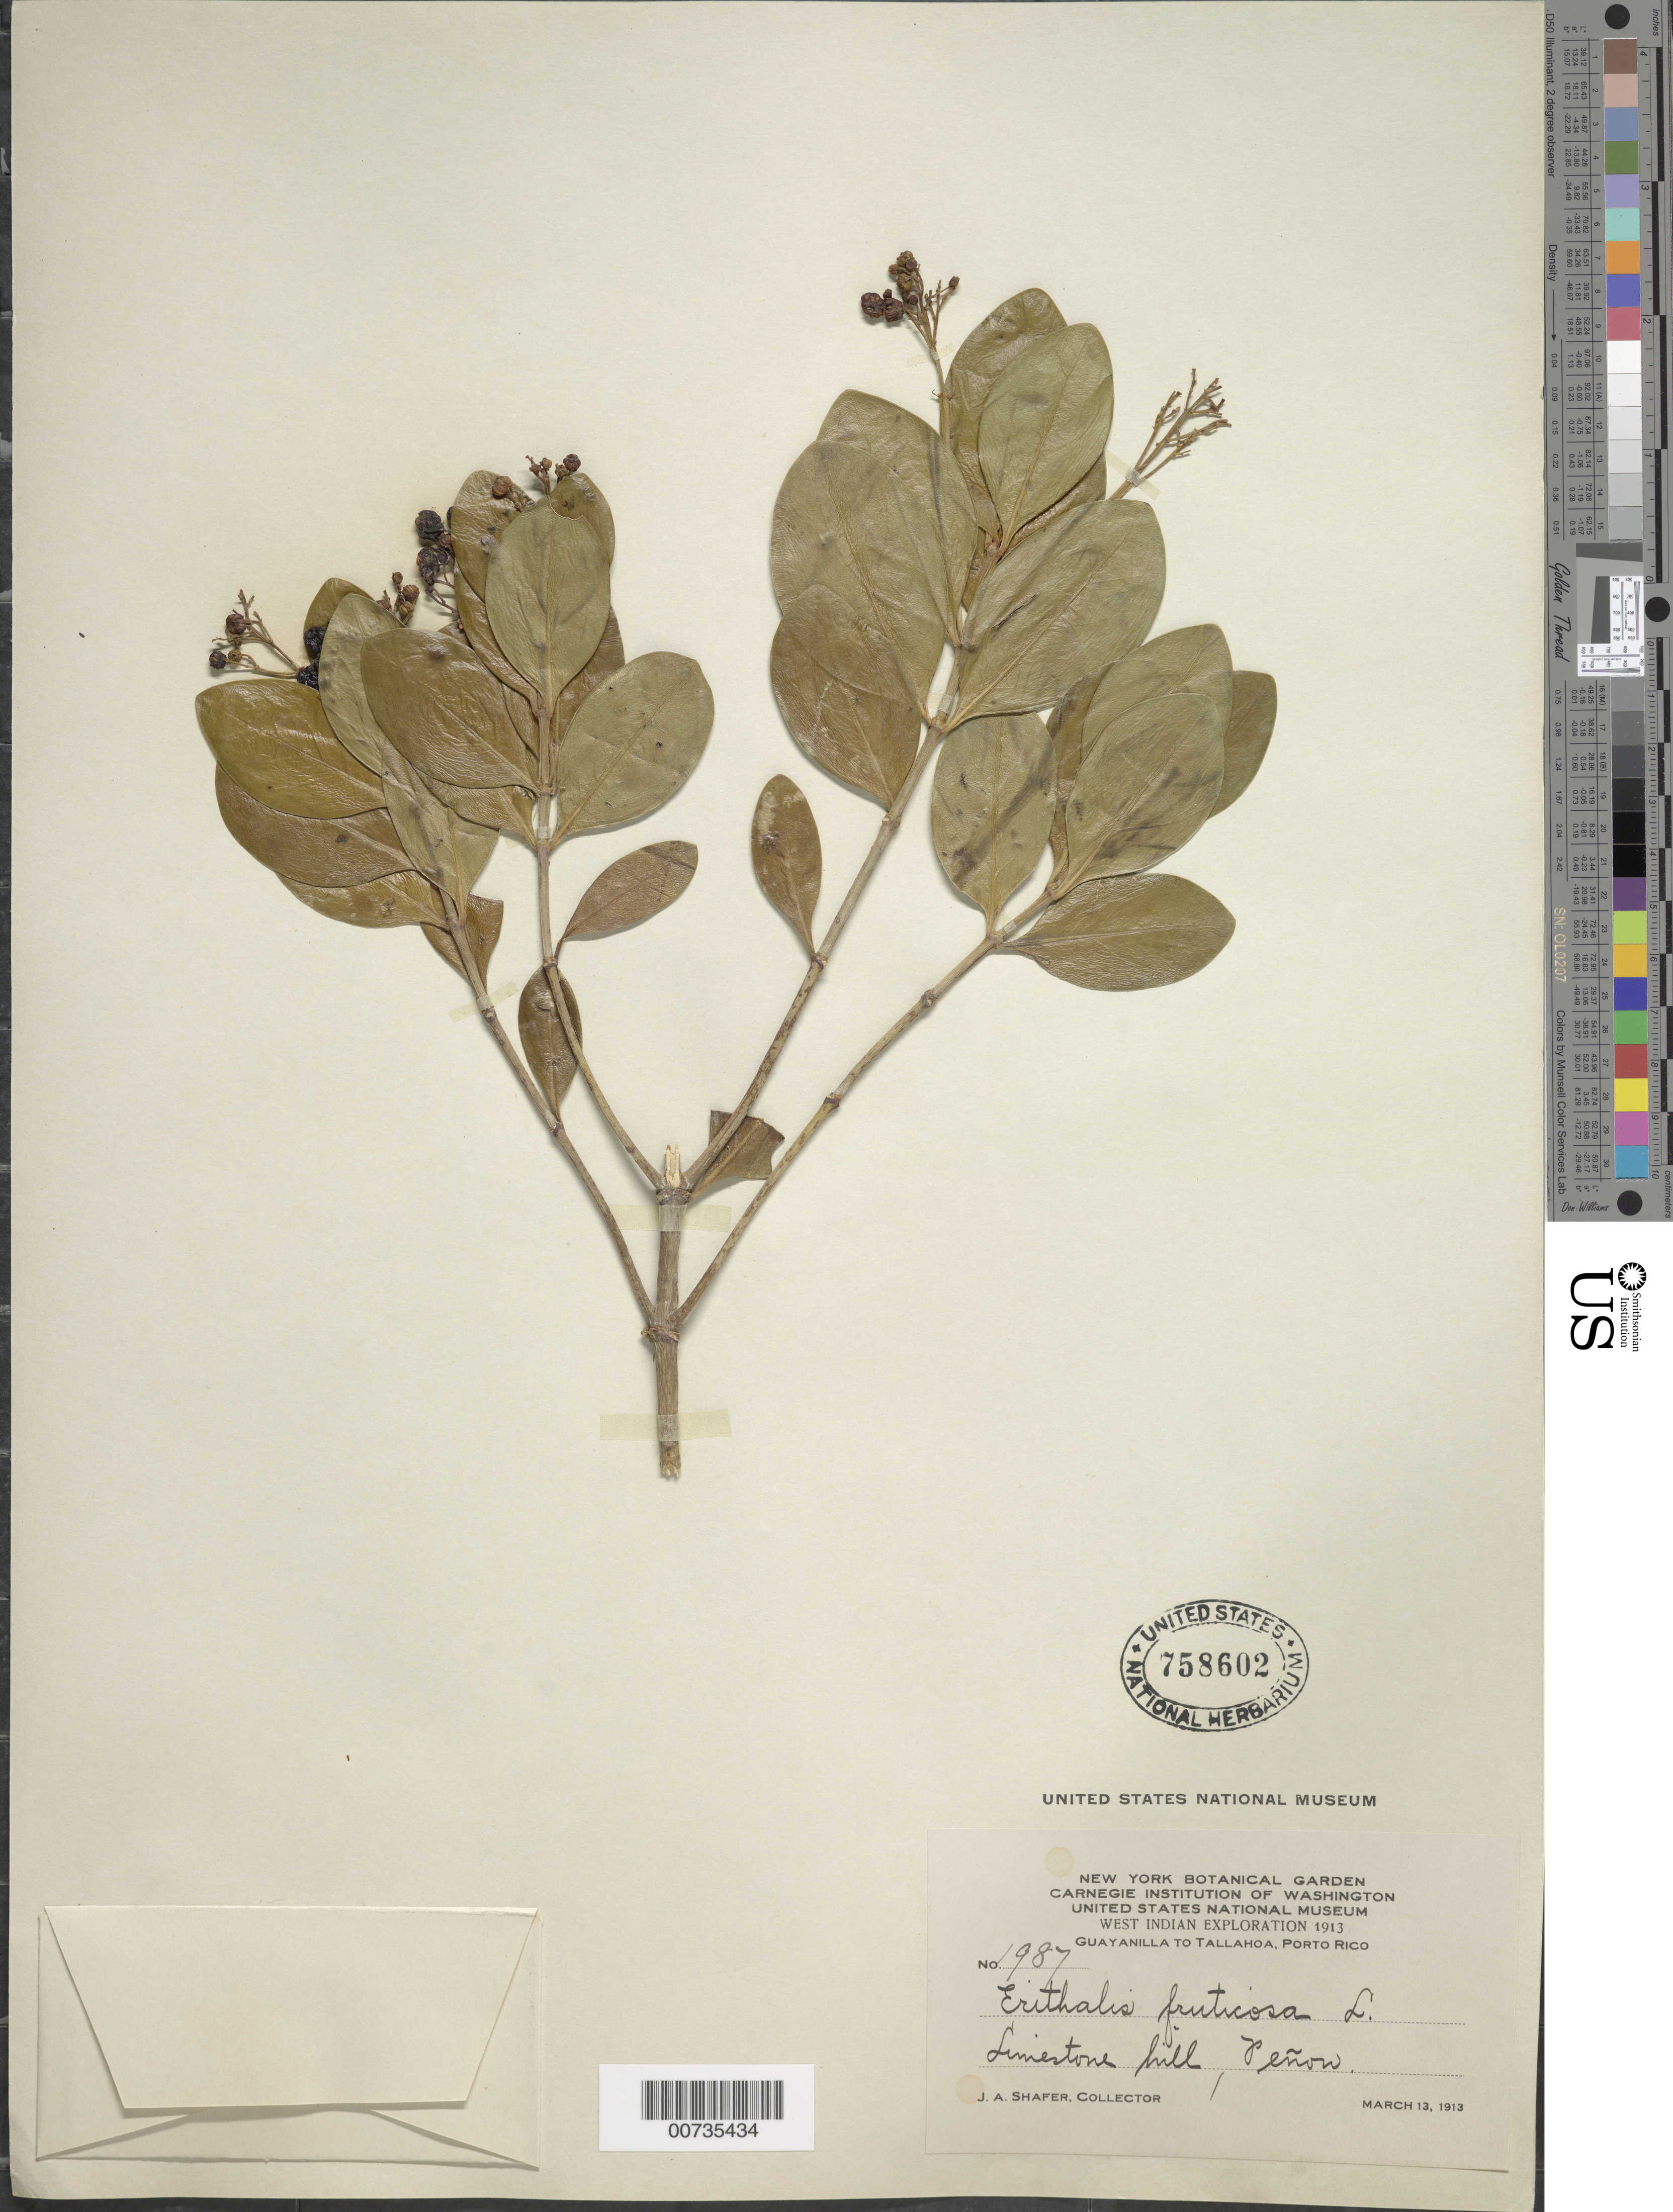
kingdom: Plantae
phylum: Tracheophyta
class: Magnoliopsida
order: Gentianales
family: Rubiaceae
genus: Erithalis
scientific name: Erithalis fruticosa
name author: L.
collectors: J. A. Shafer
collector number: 1987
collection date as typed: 13 Mar 1913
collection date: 1913-03-13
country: Puerto Rico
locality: Guayanilla to Tallahoa; Peñon.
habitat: Limestone hill.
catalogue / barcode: US 758602